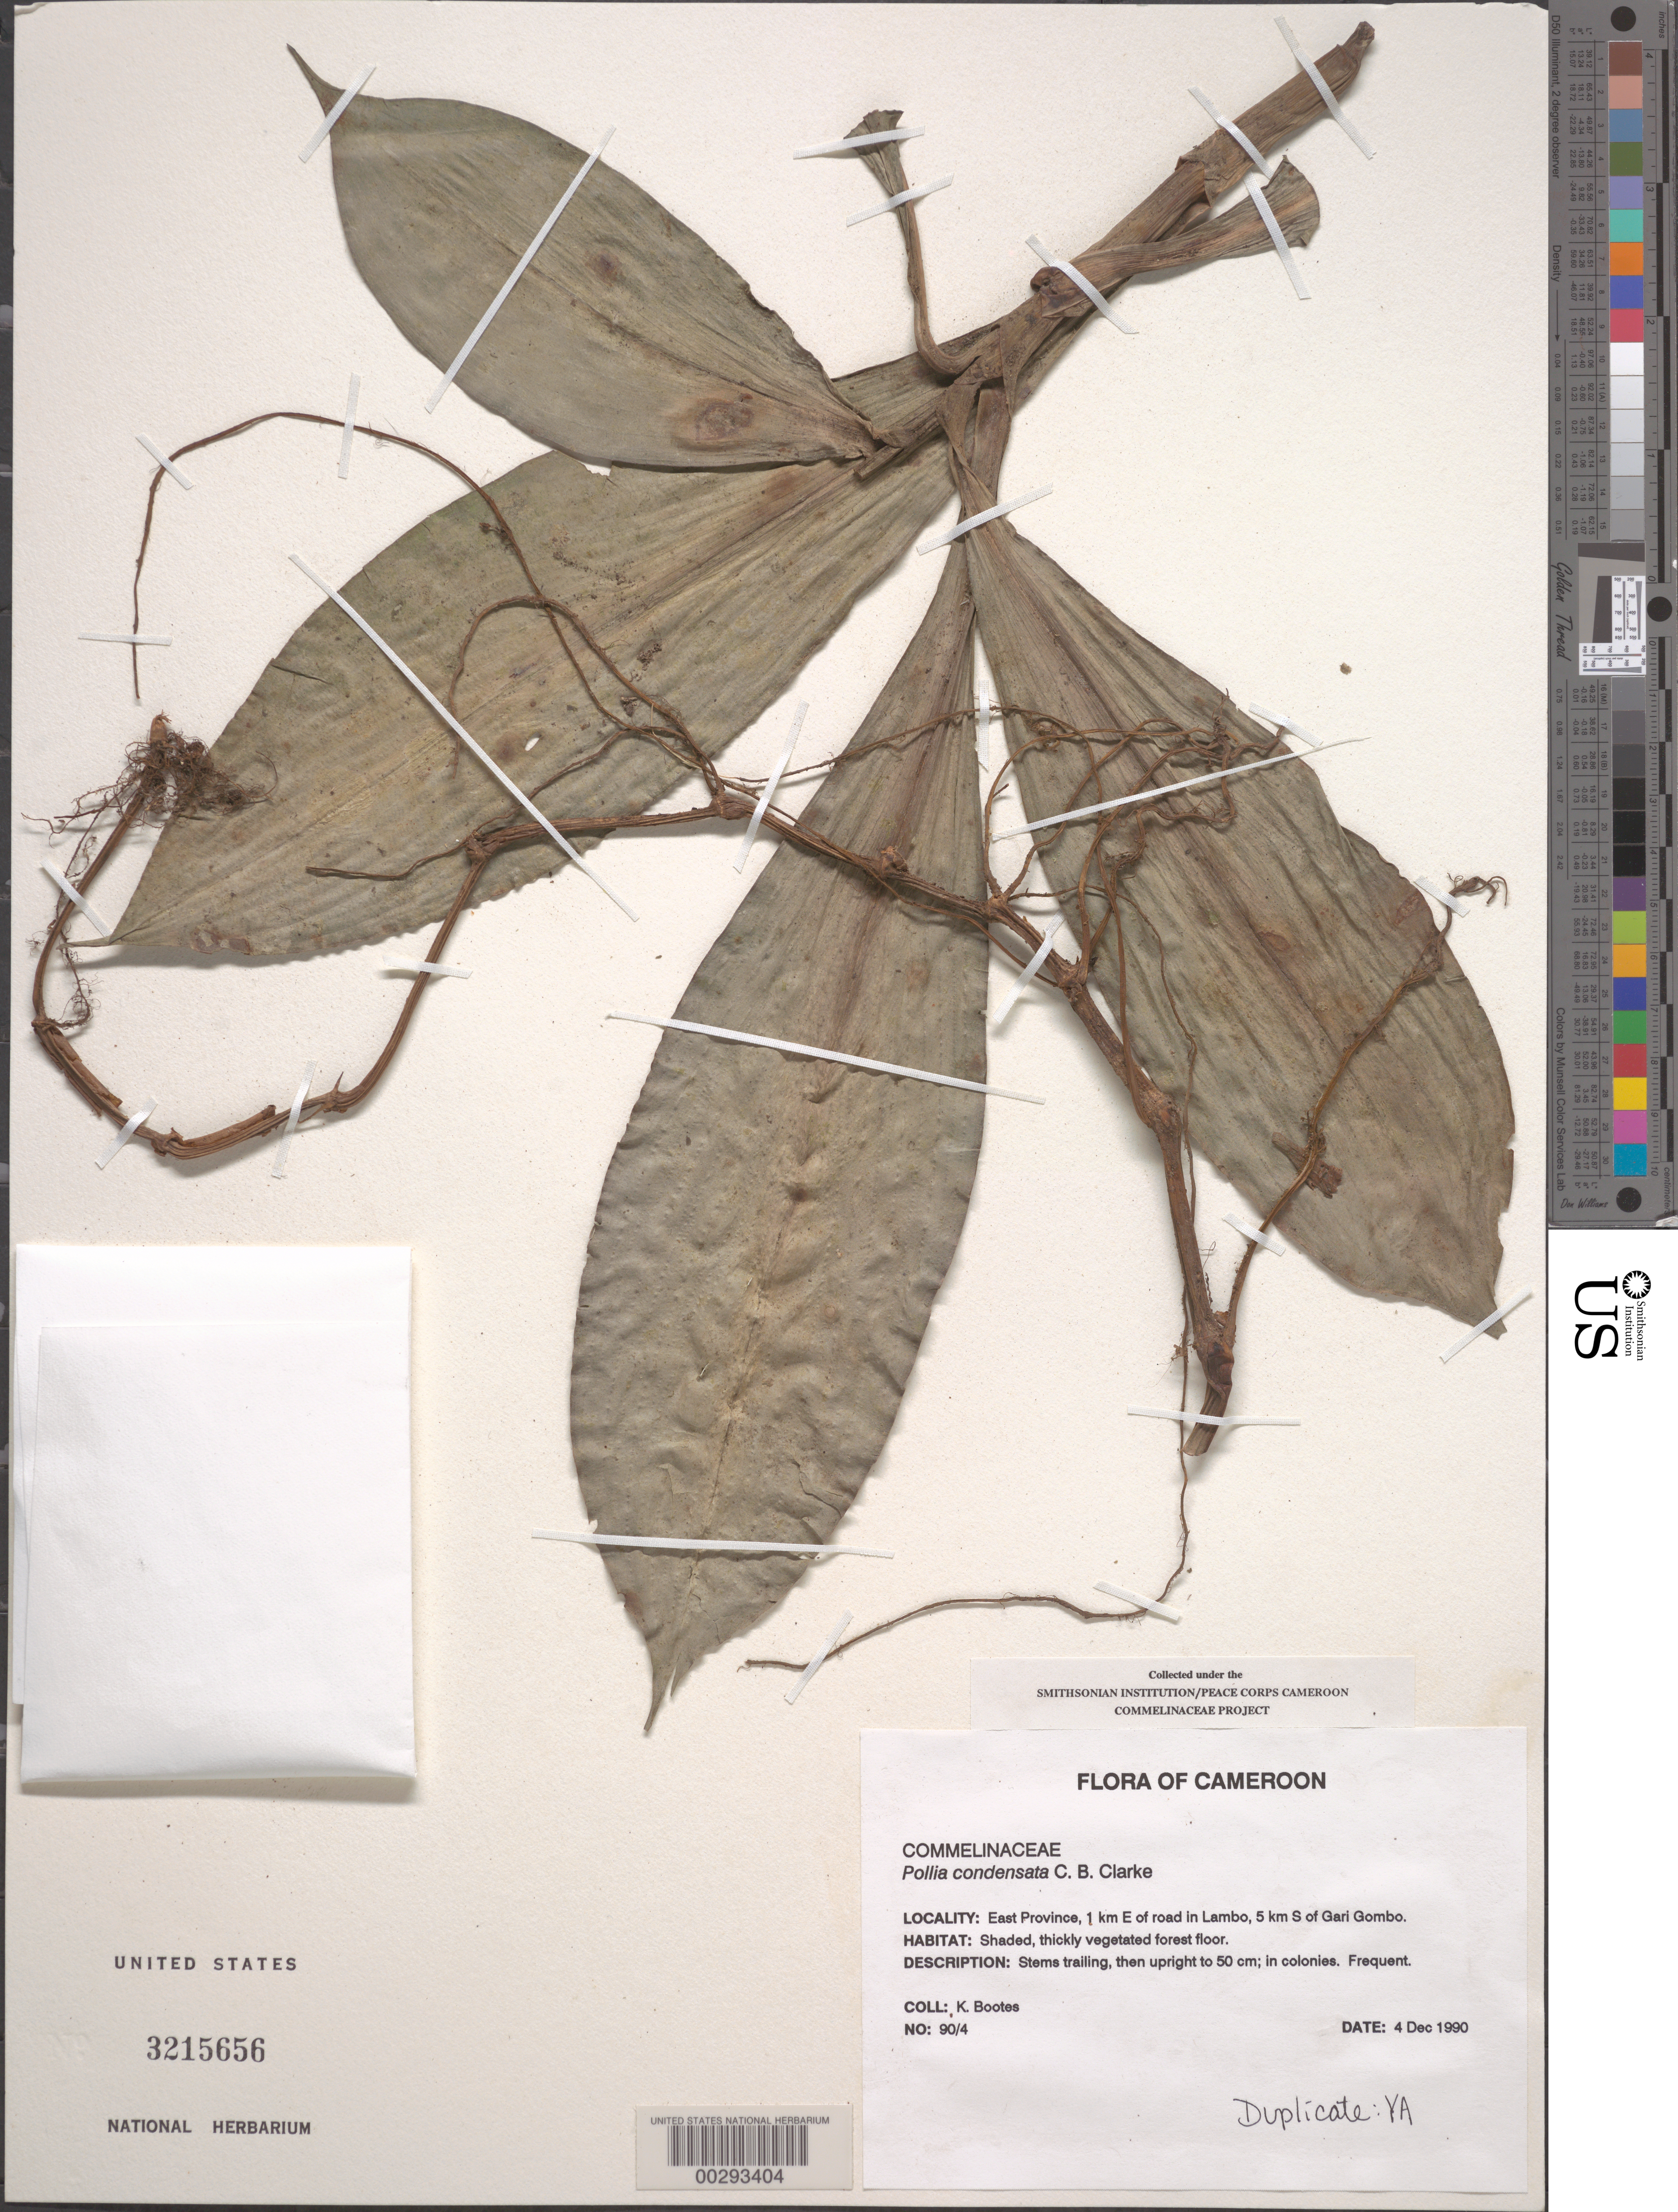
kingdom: Plantae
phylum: Tracheophyta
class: Liliopsida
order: Commelinales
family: Commelinaceae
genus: Pollia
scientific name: Pollia condensata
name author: C.B. Clarke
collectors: K. Bootes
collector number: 90/4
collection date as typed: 04 Dec 1990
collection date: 1990-12-04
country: Cameroon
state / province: Est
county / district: Boumba-ngoko ?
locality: Lambo dept. (?), 5 km e of gari gombo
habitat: Shaded, thickly vegetated forest floor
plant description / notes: Bulky fruit used in Objects of Wonder Exhibit (2016-2024) is stored separately in Botany WOW Case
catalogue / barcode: US 3215656